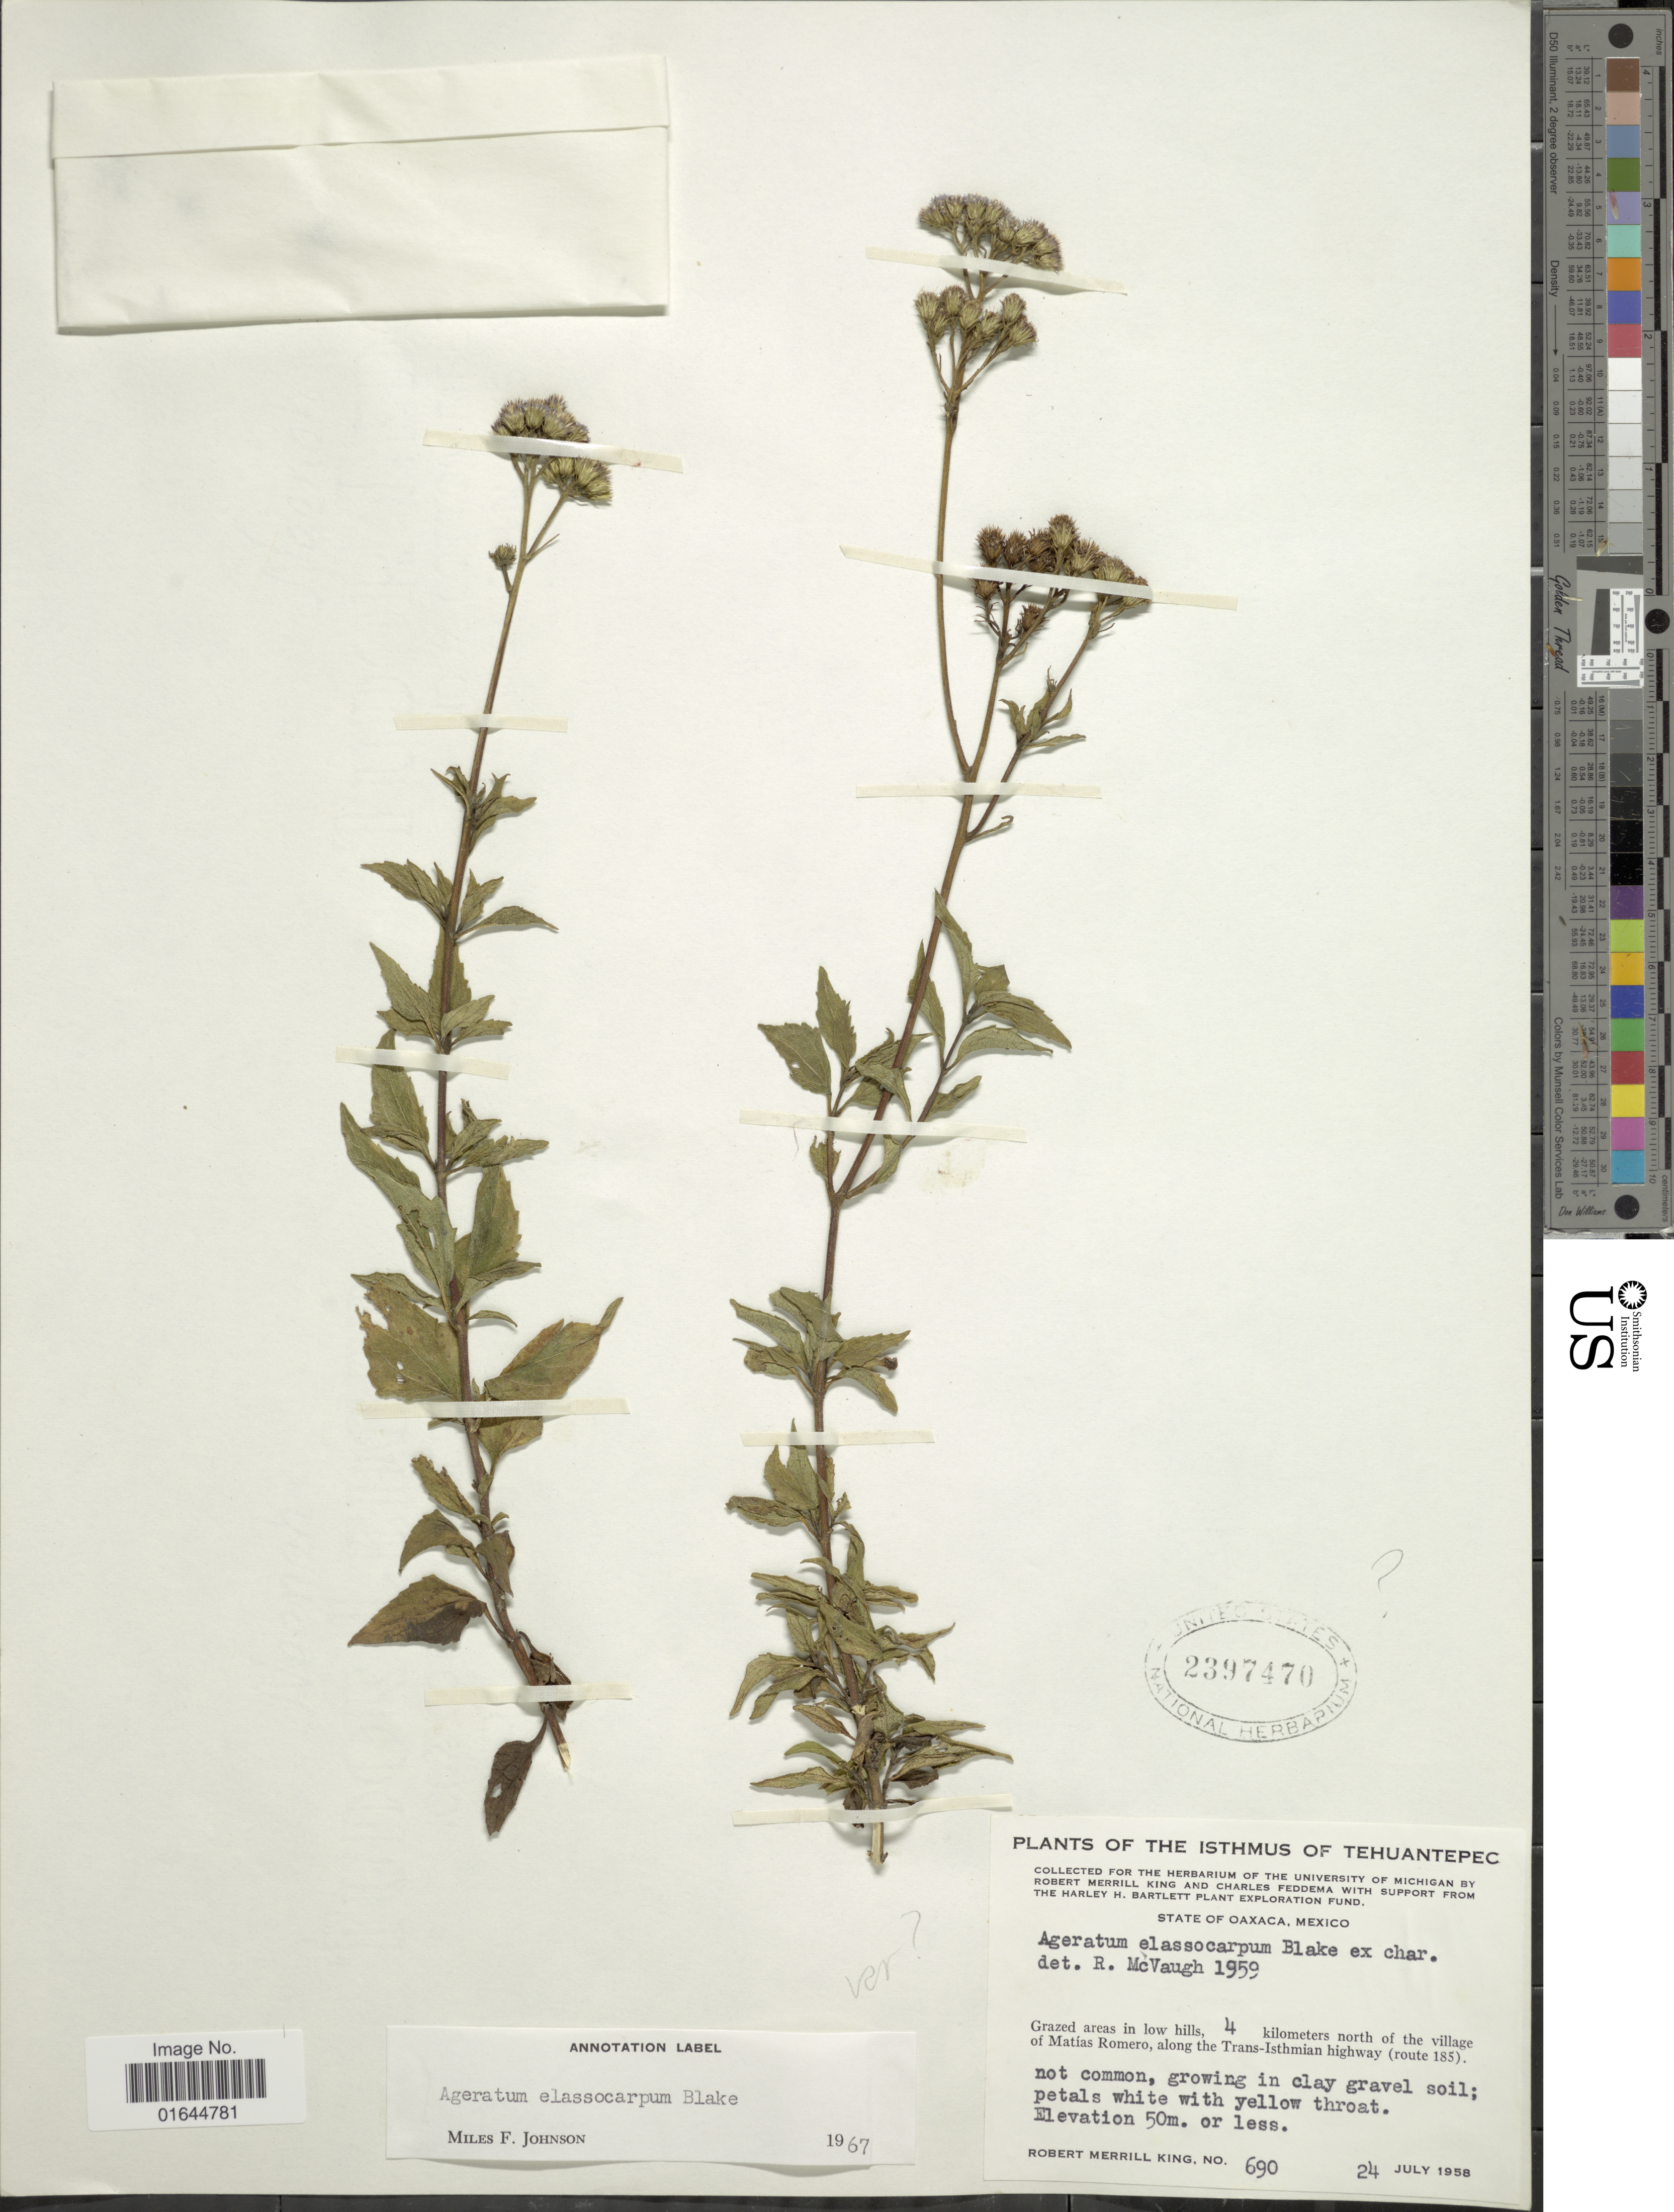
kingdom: Plantae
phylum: Tracheophyta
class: Magnoliopsida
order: Asterales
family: Asteraceae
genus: Ageratum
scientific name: Ageratum sp.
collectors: R. M. King & C. Feddema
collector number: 690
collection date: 1958-07-24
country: Mexico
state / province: Oaxaca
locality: Mexico, State of Oaxaca, 4 kilometers north of the village of Matías Romero, along the Trans-Isthmian highway (route 185). The Isthmus of Tehuantepec.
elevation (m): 50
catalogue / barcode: US 23974770